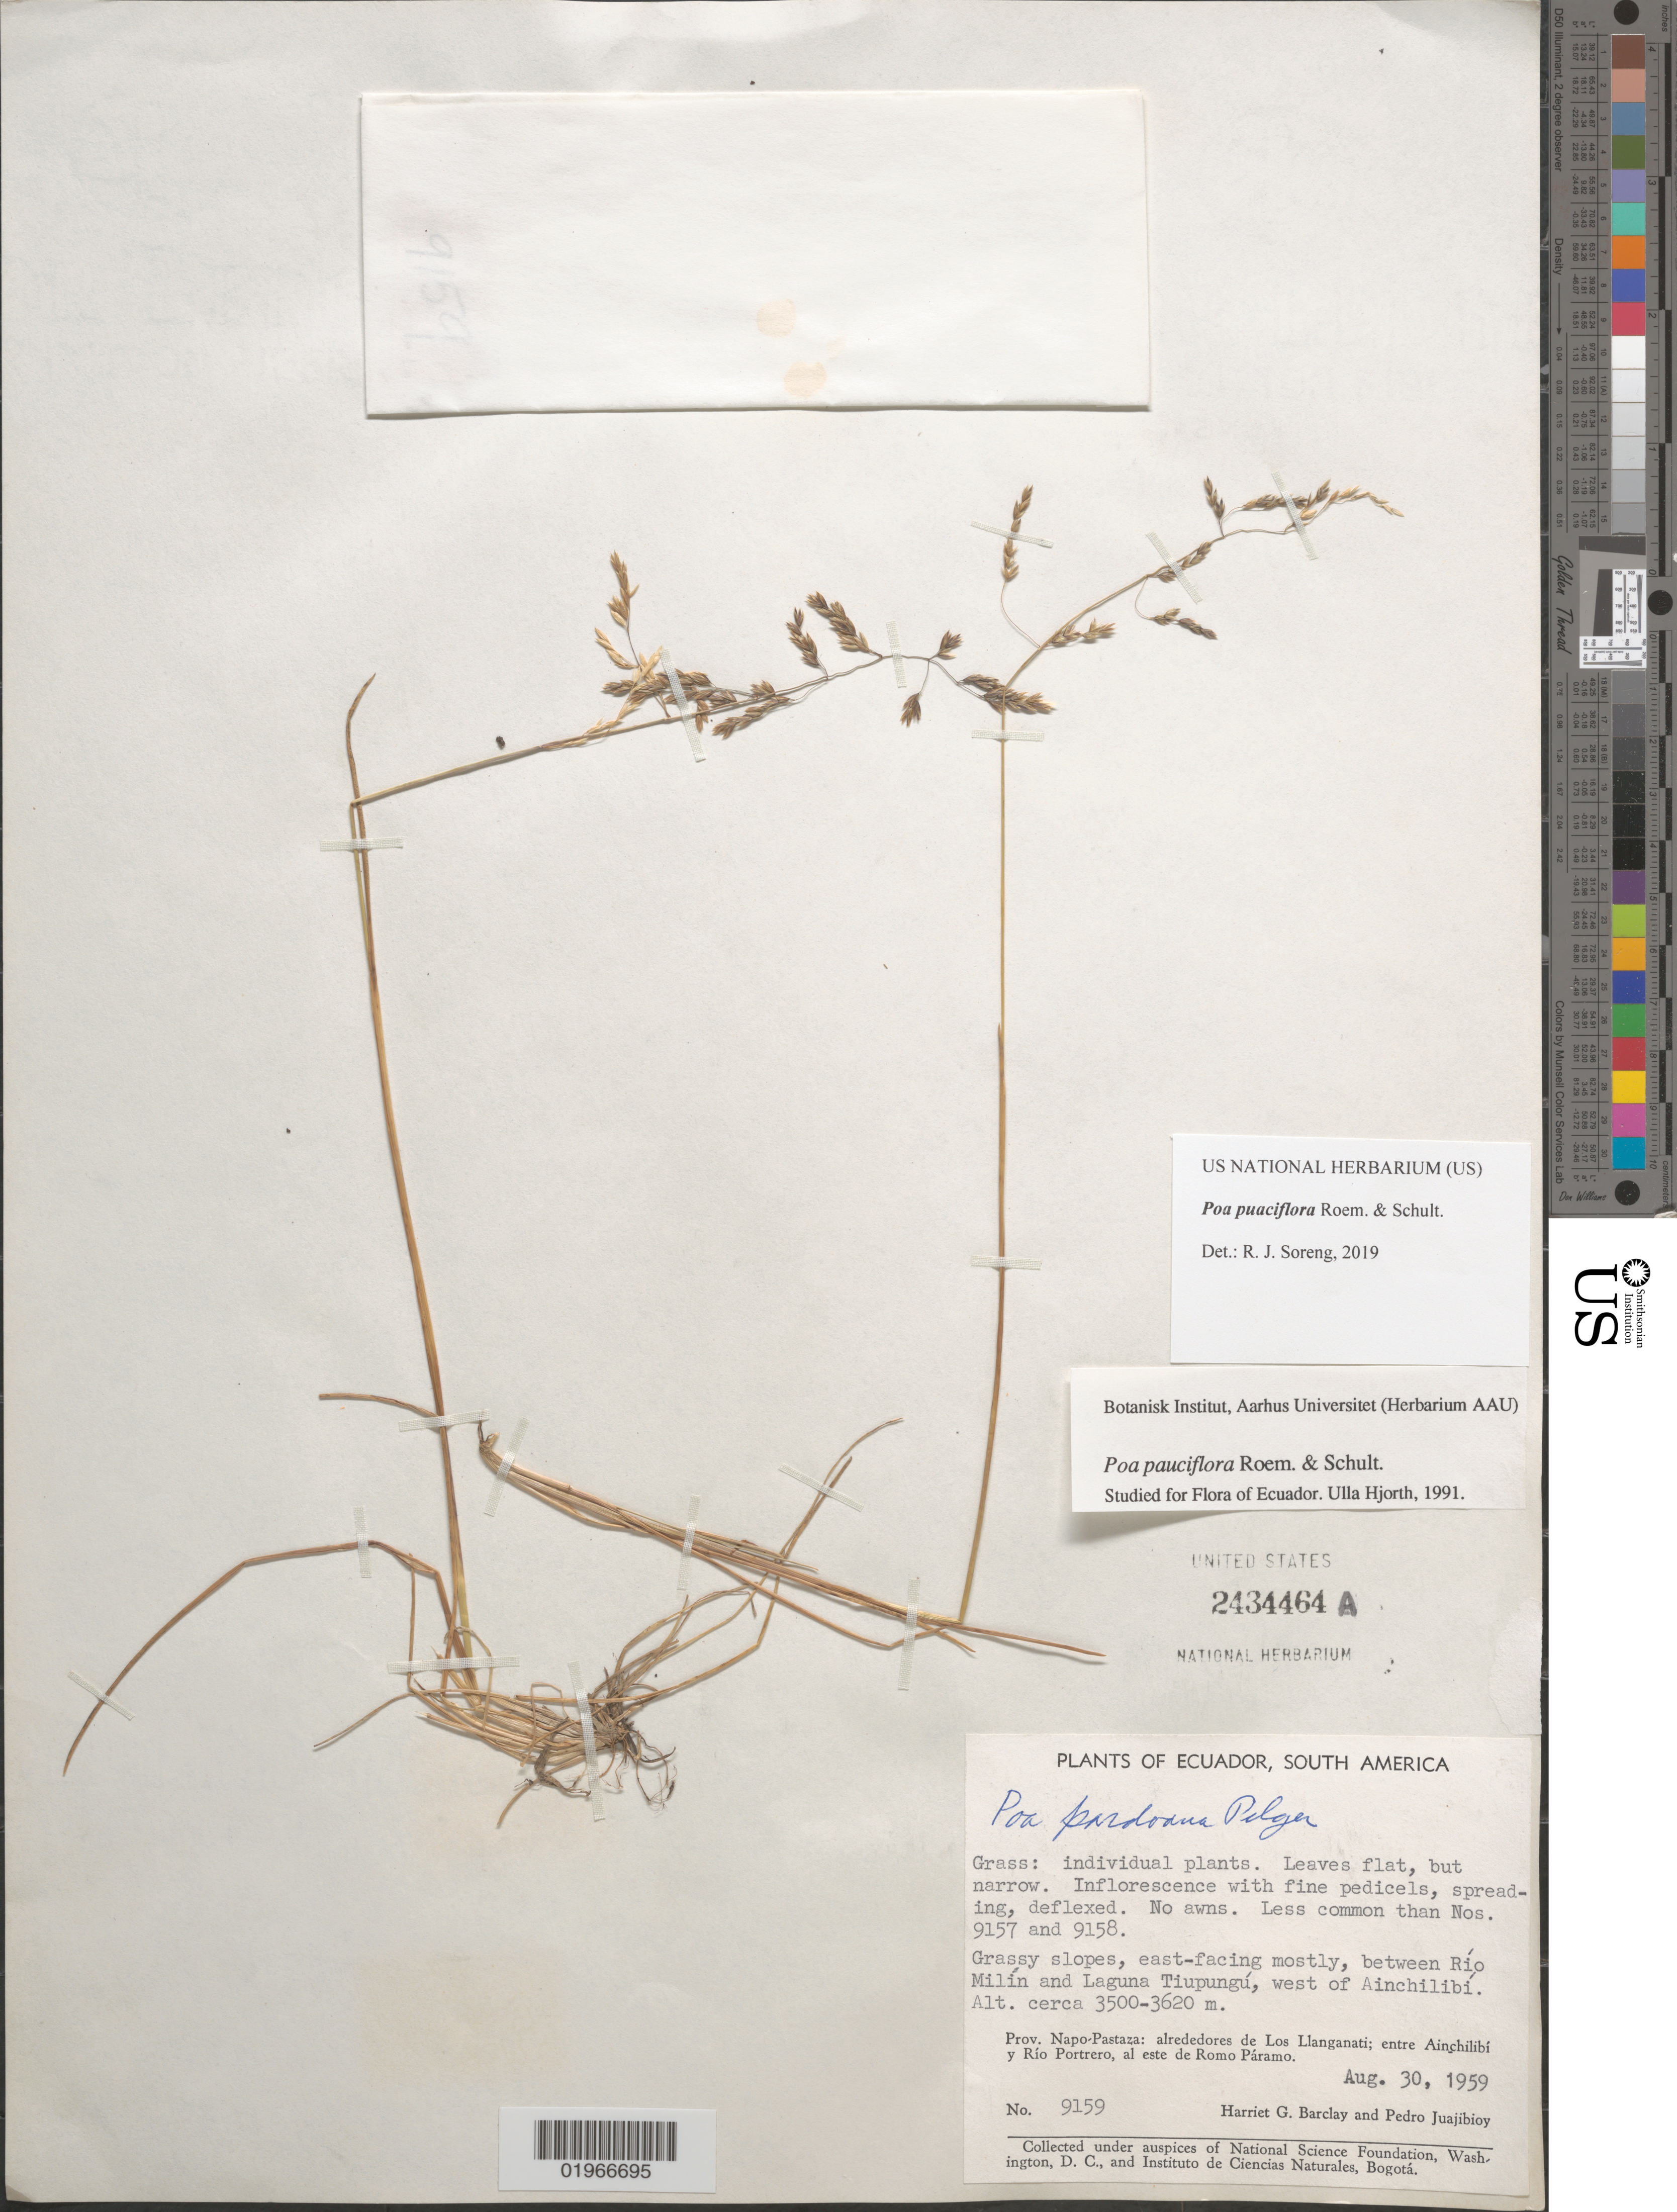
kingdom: Plantae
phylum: Tracheophyta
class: Liliopsida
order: Poales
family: Poaceae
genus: Poa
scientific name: Poa pauciflora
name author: Roem. & Schult.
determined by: Soreng, Robert J., Research Associate (BOT), Smithsonian Institution - National Museum of Natural History (UNITED STATES)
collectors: H. G. Barclay & P. Juajibioy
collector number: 9159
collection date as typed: Aug. 30, 1959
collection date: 1959-08-30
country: Ecuador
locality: Grassy slopes, east-facing mostly, between Río Milín and Laguna Tiupungú, west of Ainchilibí.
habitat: Grassy slopes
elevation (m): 3500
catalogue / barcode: US 2434464A